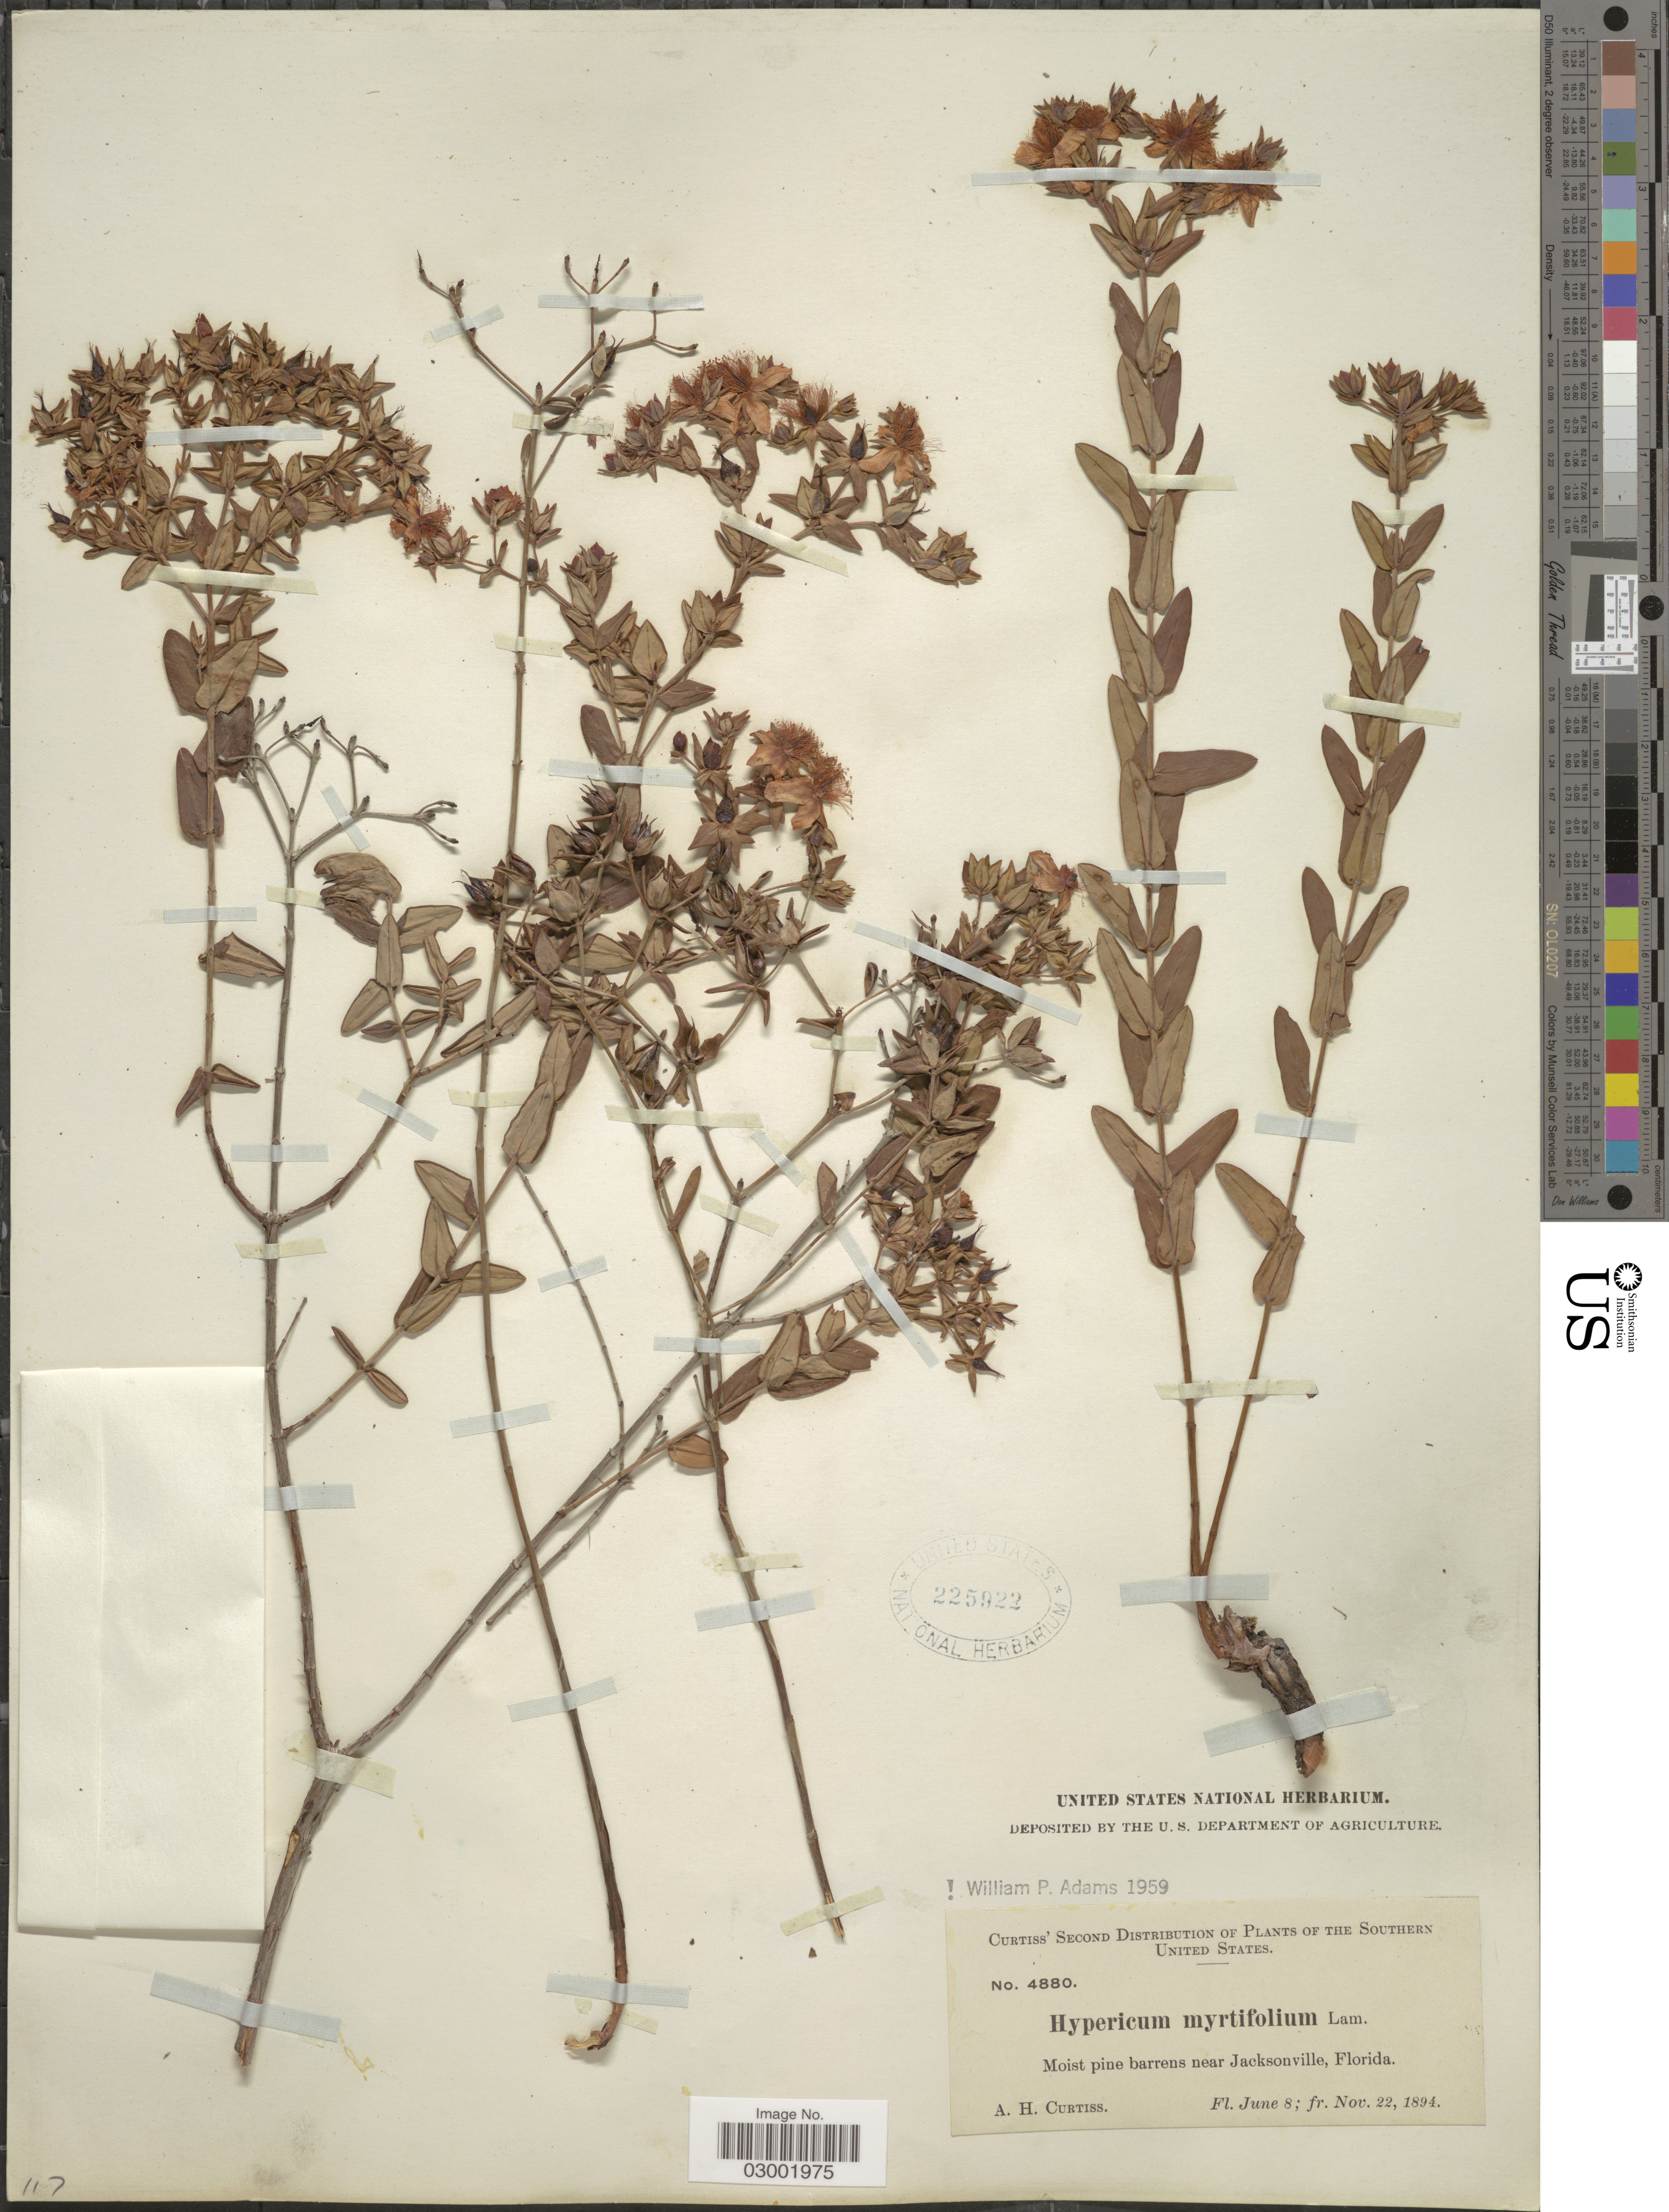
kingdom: Plantae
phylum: Tracheophyta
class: Magnoliopsida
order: Malpighiales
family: Hypericaceae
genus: Hypericum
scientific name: Hypericum myrtifolium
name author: Lam.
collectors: A. H. Curtiss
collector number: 4880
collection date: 1894-06-08/1894-11-22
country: United States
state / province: Florida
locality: The Southern United States, near Jacksonville.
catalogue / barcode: US 225922